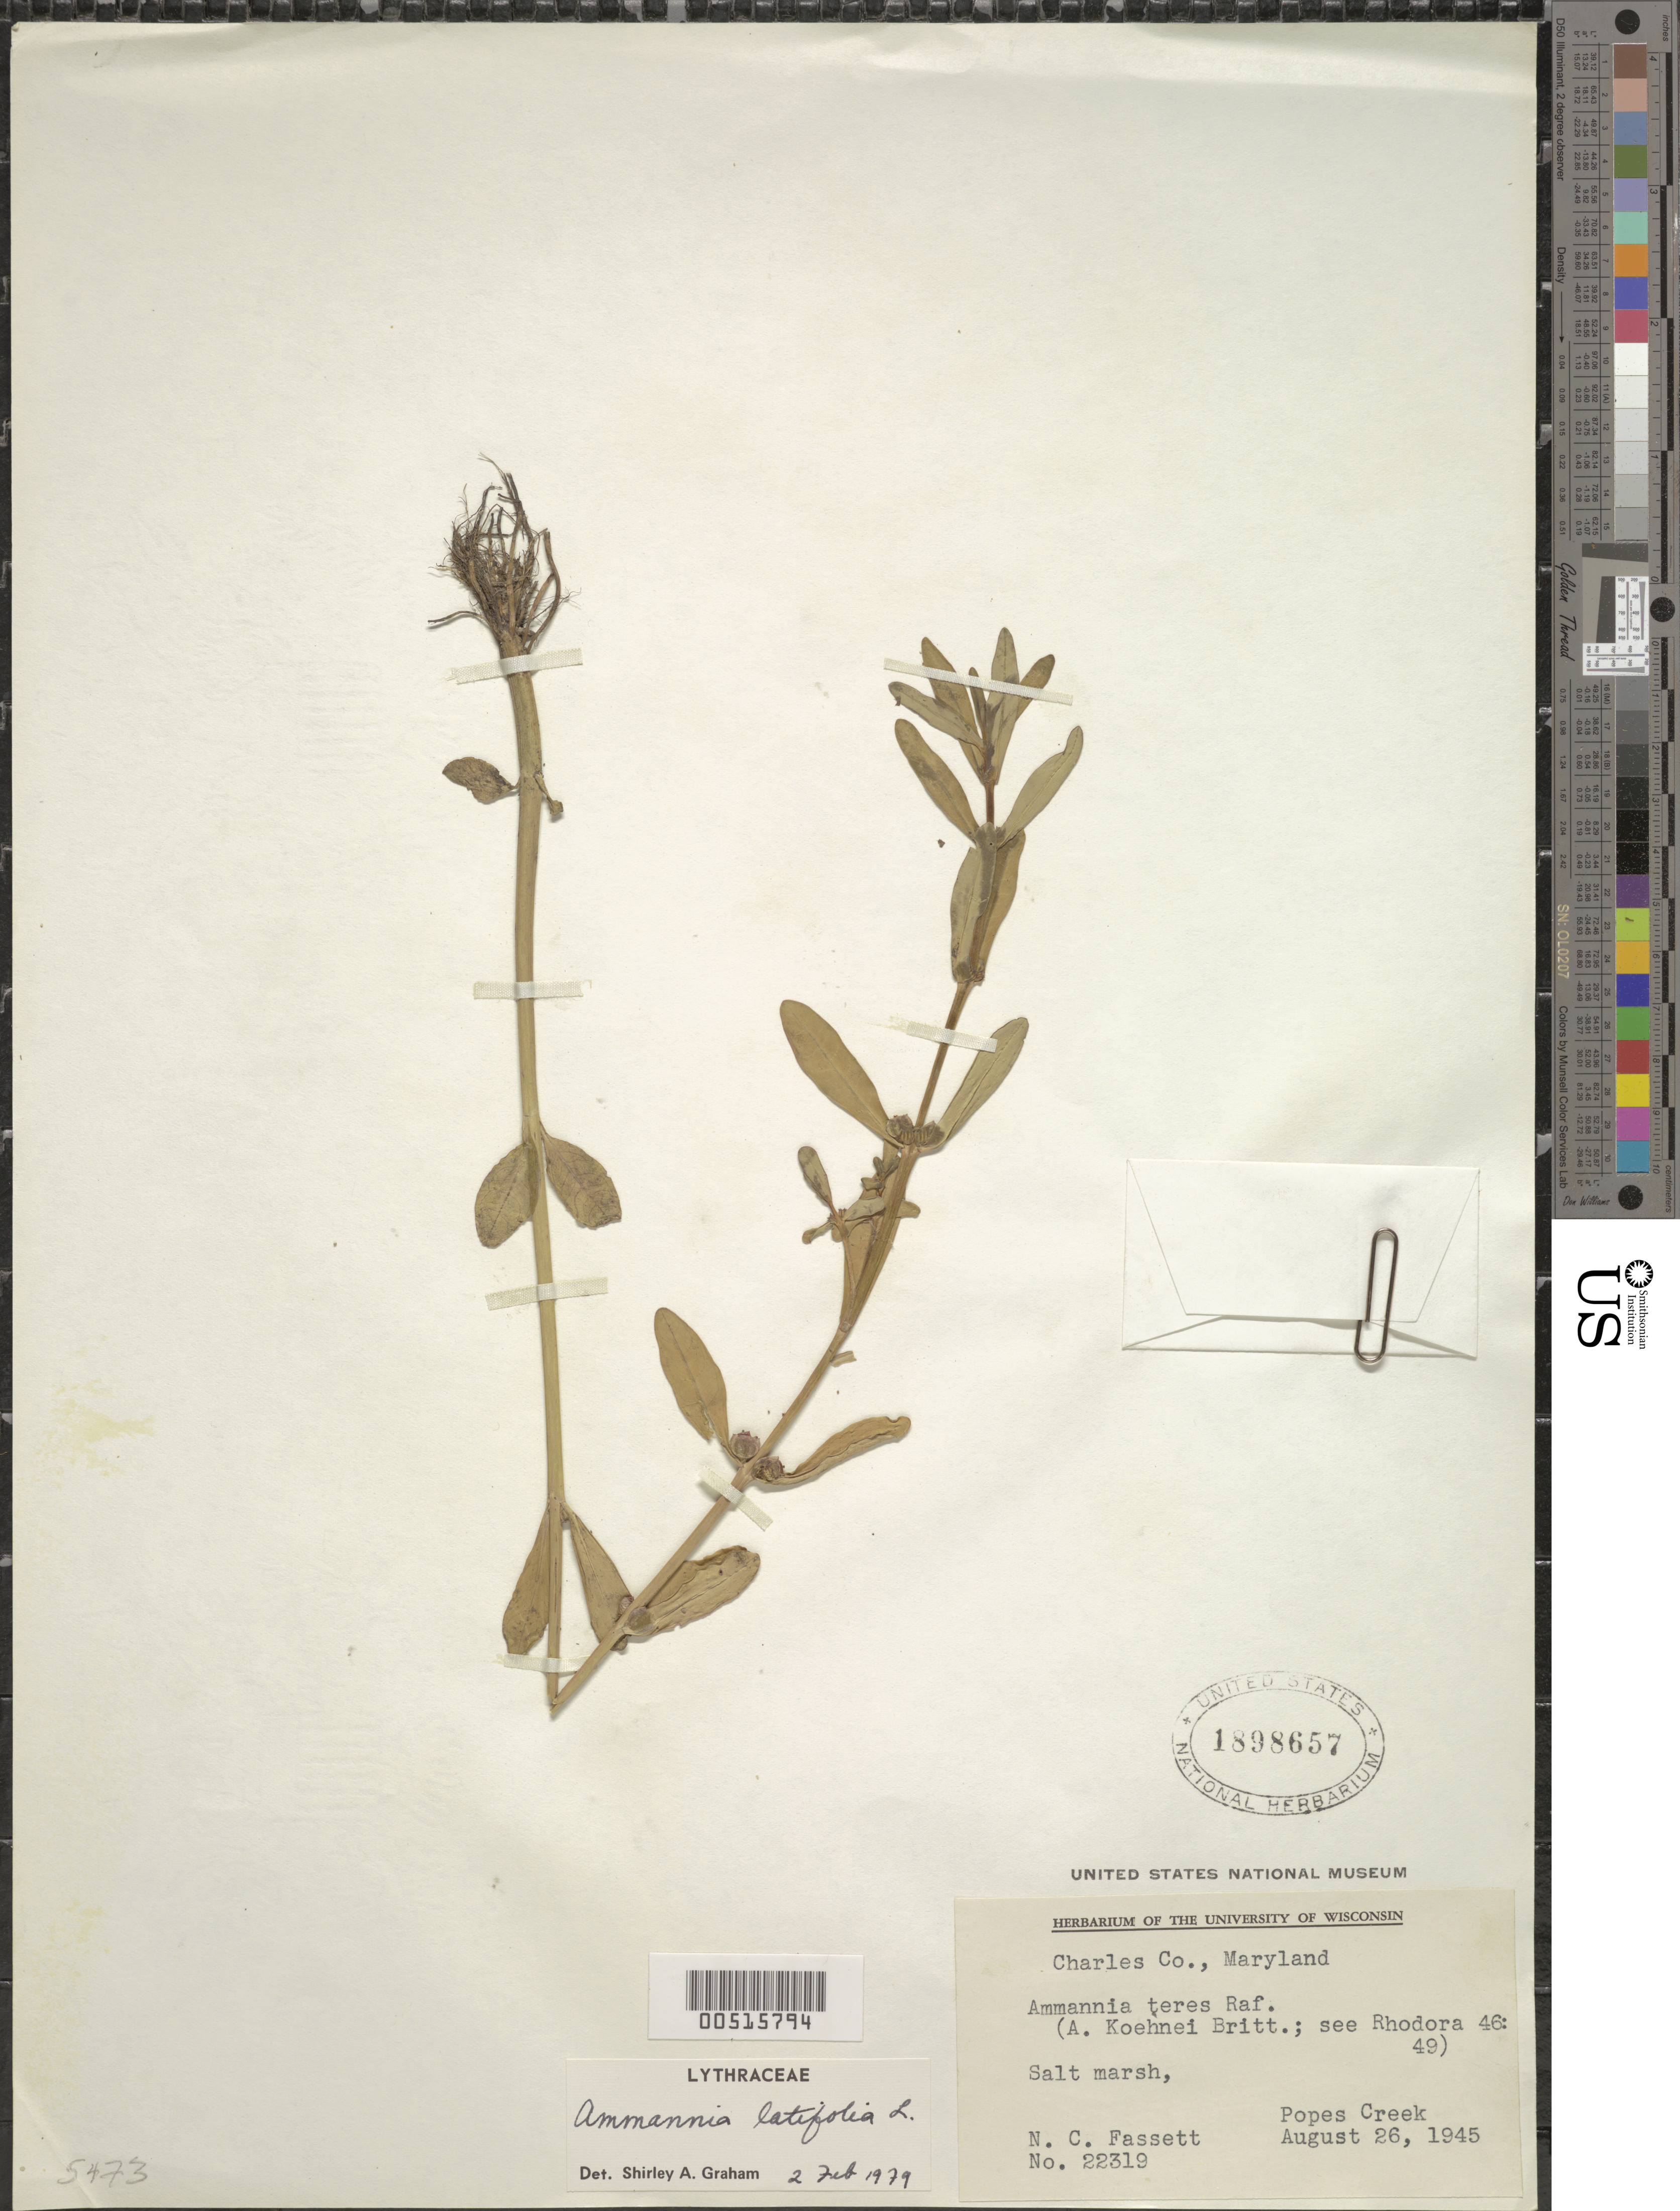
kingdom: Plantae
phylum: Tracheophyta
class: Magnoliopsida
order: Myrtales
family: Lythraceae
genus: Ammannia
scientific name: Ammannia latifolia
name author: L.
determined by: Graham, Shirley Ann Tousch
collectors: N. C. Fassett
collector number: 22319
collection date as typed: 26 Aug 1945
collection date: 1945-08-26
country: United States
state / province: Maryland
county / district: Charles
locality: Popes Creek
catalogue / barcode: US 1898657